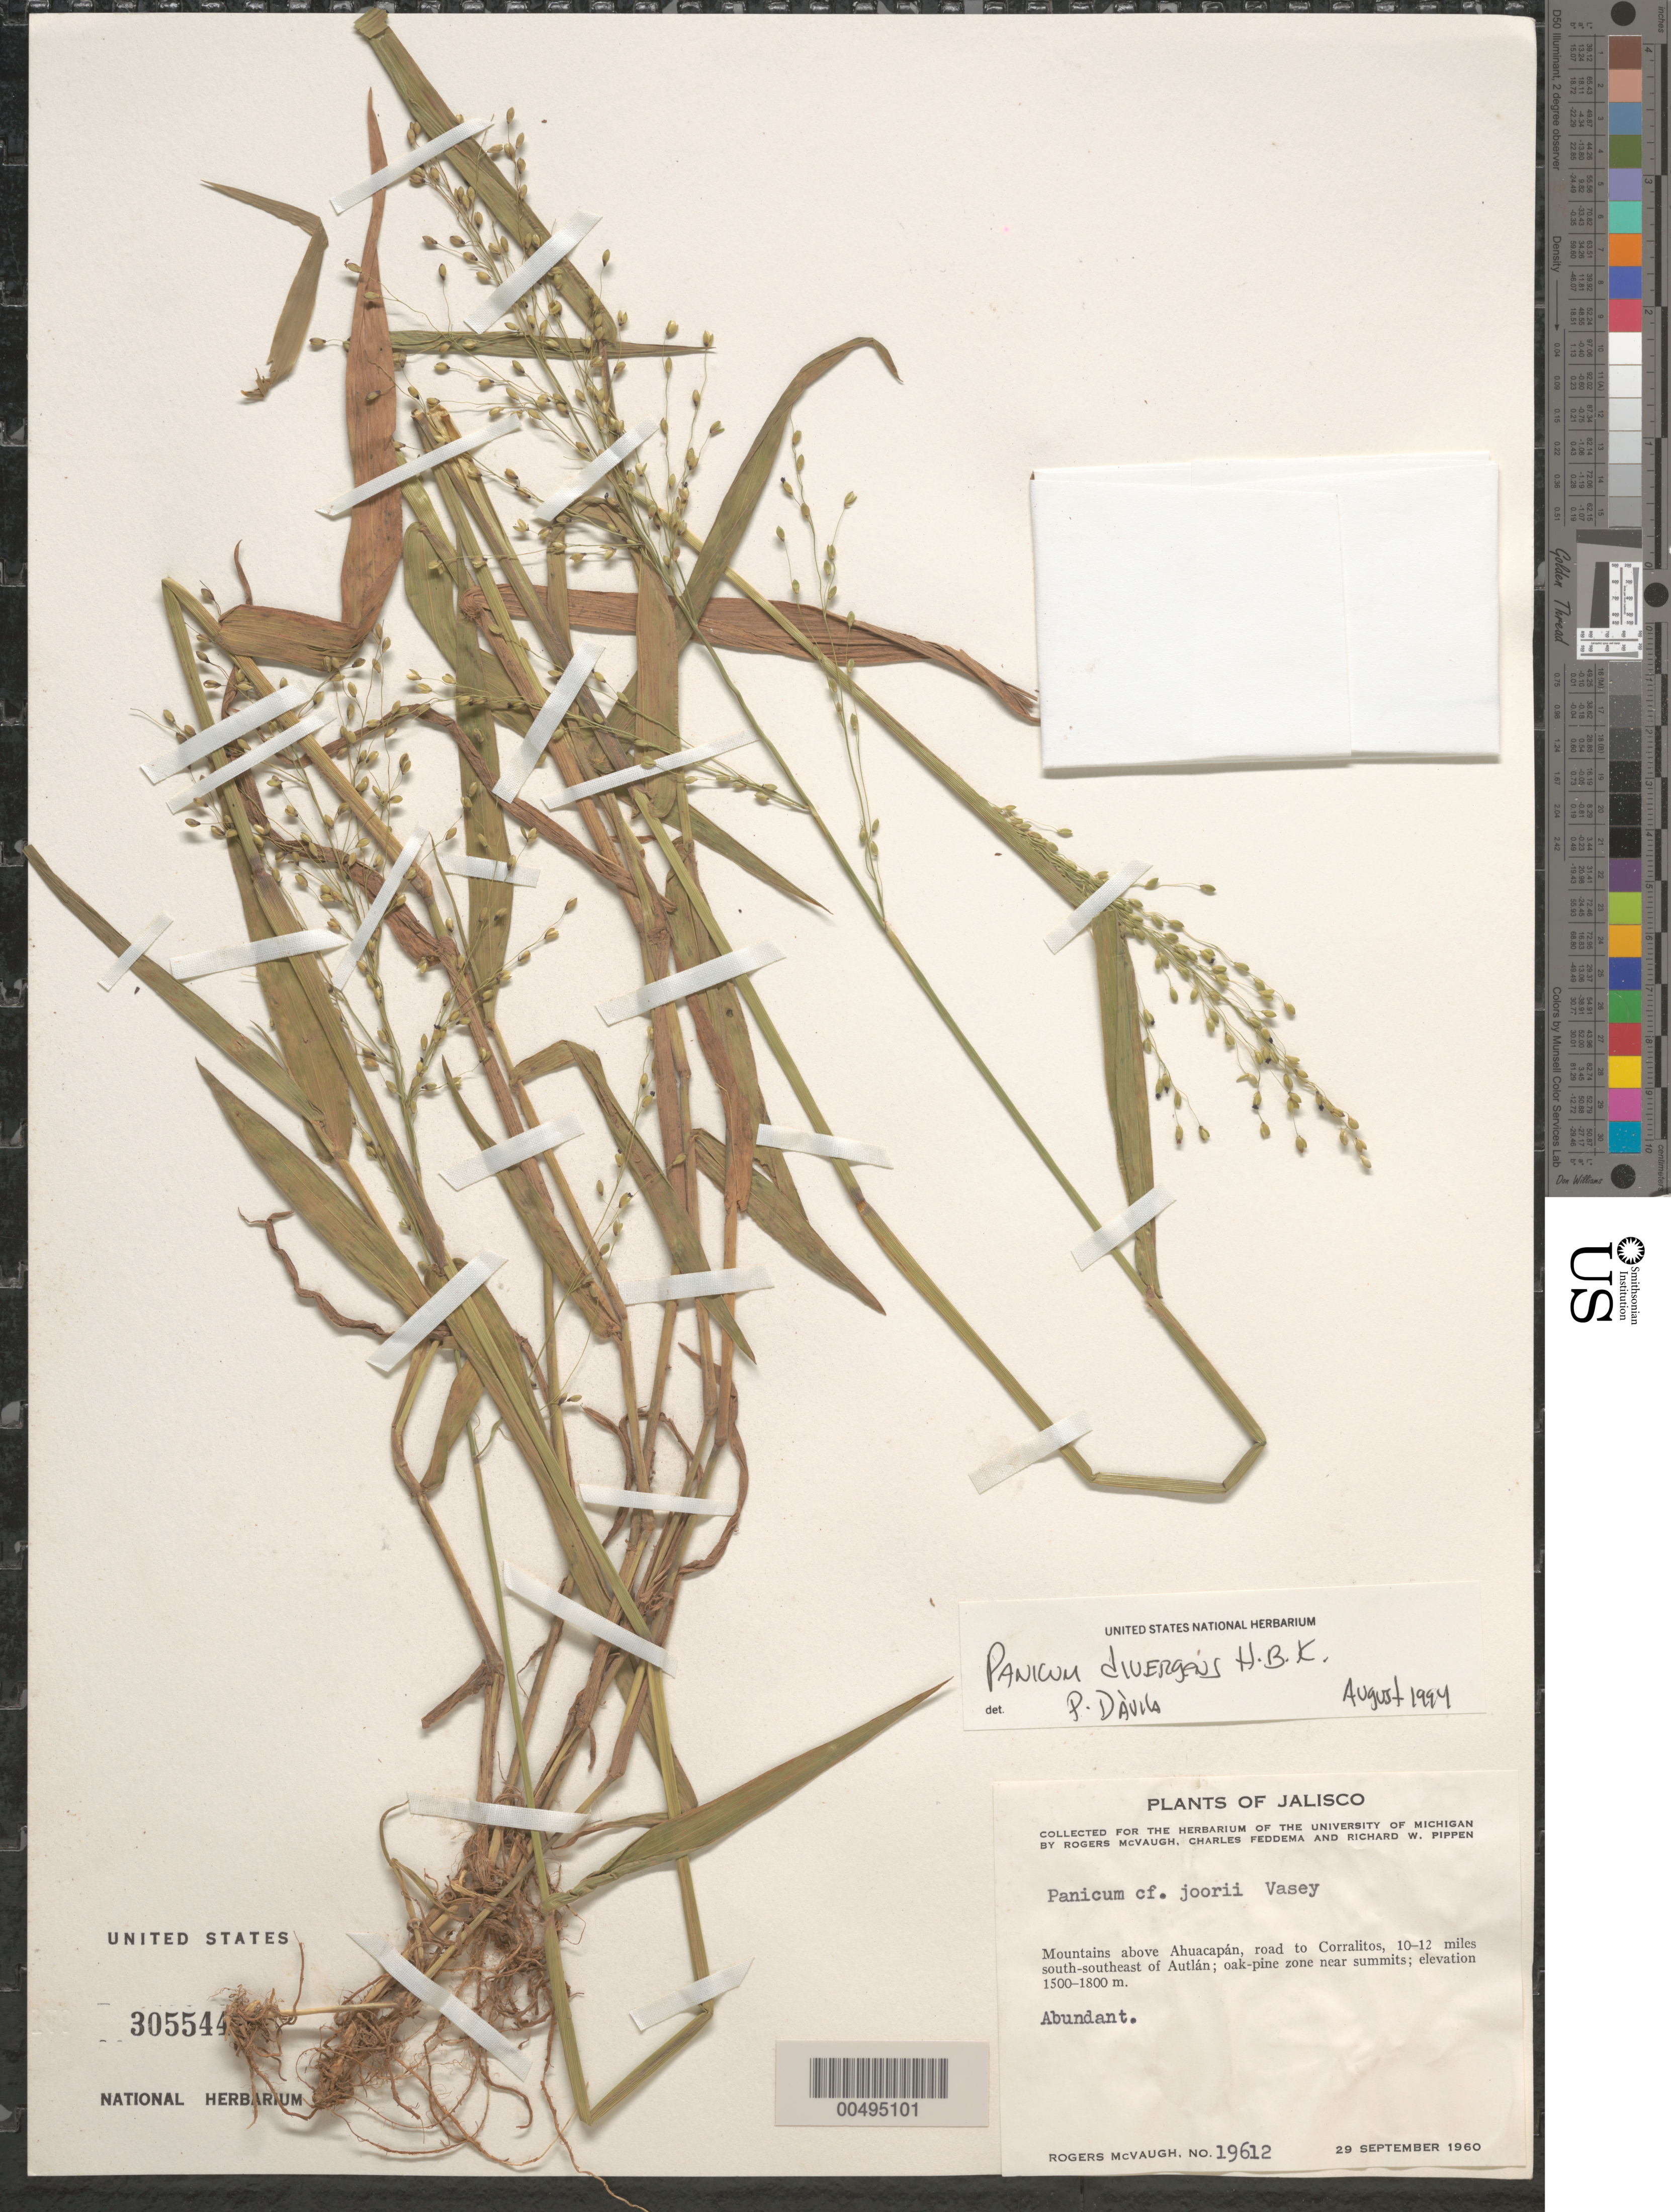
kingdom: Plantae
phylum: Tracheophyta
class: Liliopsida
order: Poales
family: Poaceae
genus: Panicum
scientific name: Panicum divergens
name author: Kunth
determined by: D vila, P.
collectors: R. McVaugh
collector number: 19612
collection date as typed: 29 Sep 1960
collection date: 1960-09-29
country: Mexico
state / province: Jalisco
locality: Mts above Ahuacapán, rd to Corralitos, 10-12 mi S-SE of Autlán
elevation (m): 1500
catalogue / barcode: US 3055443